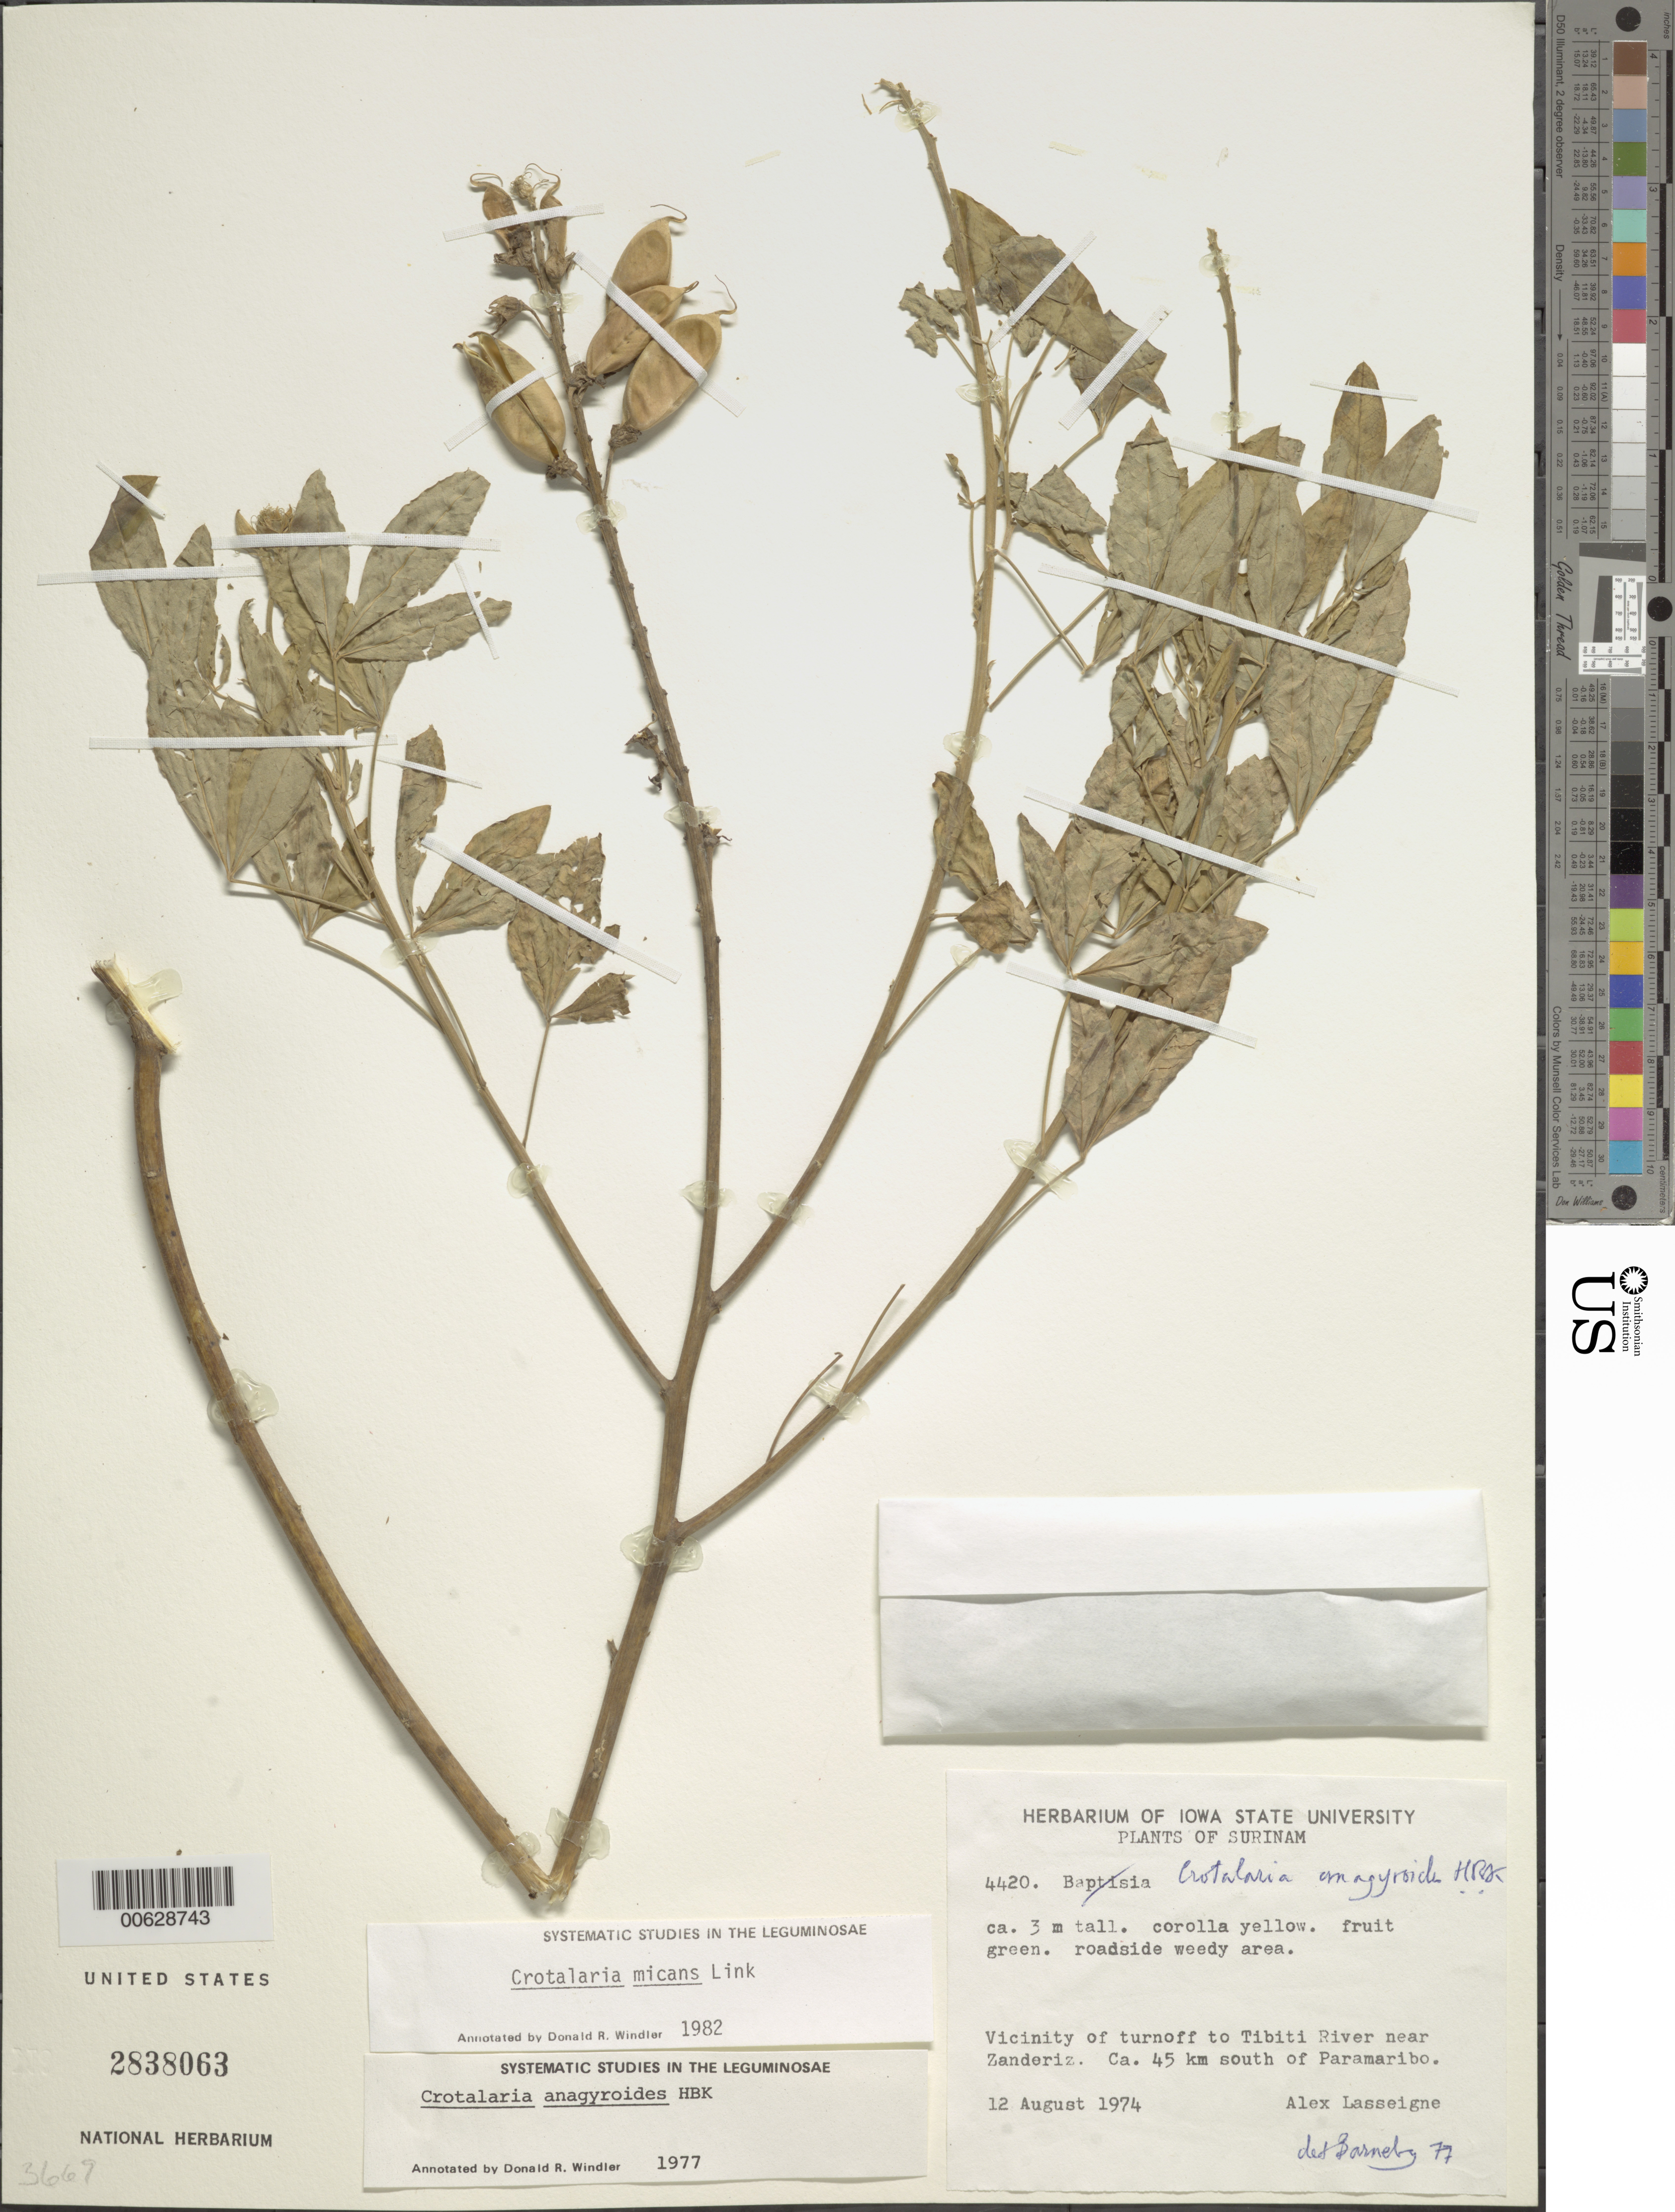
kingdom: Plantae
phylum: Tracheophyta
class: Magnoliopsida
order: Fabales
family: Fabaceae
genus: Crotalaria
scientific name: Crotalaria micans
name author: Link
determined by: Windler, D. R.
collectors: A. Lasseigne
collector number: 4420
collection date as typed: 12-Aug-74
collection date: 1974-08-12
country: Suriname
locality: Tibiti R., near Zanderij, ca. 45 km S of Paramaribo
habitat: Roadside weedy area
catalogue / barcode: US 2838063